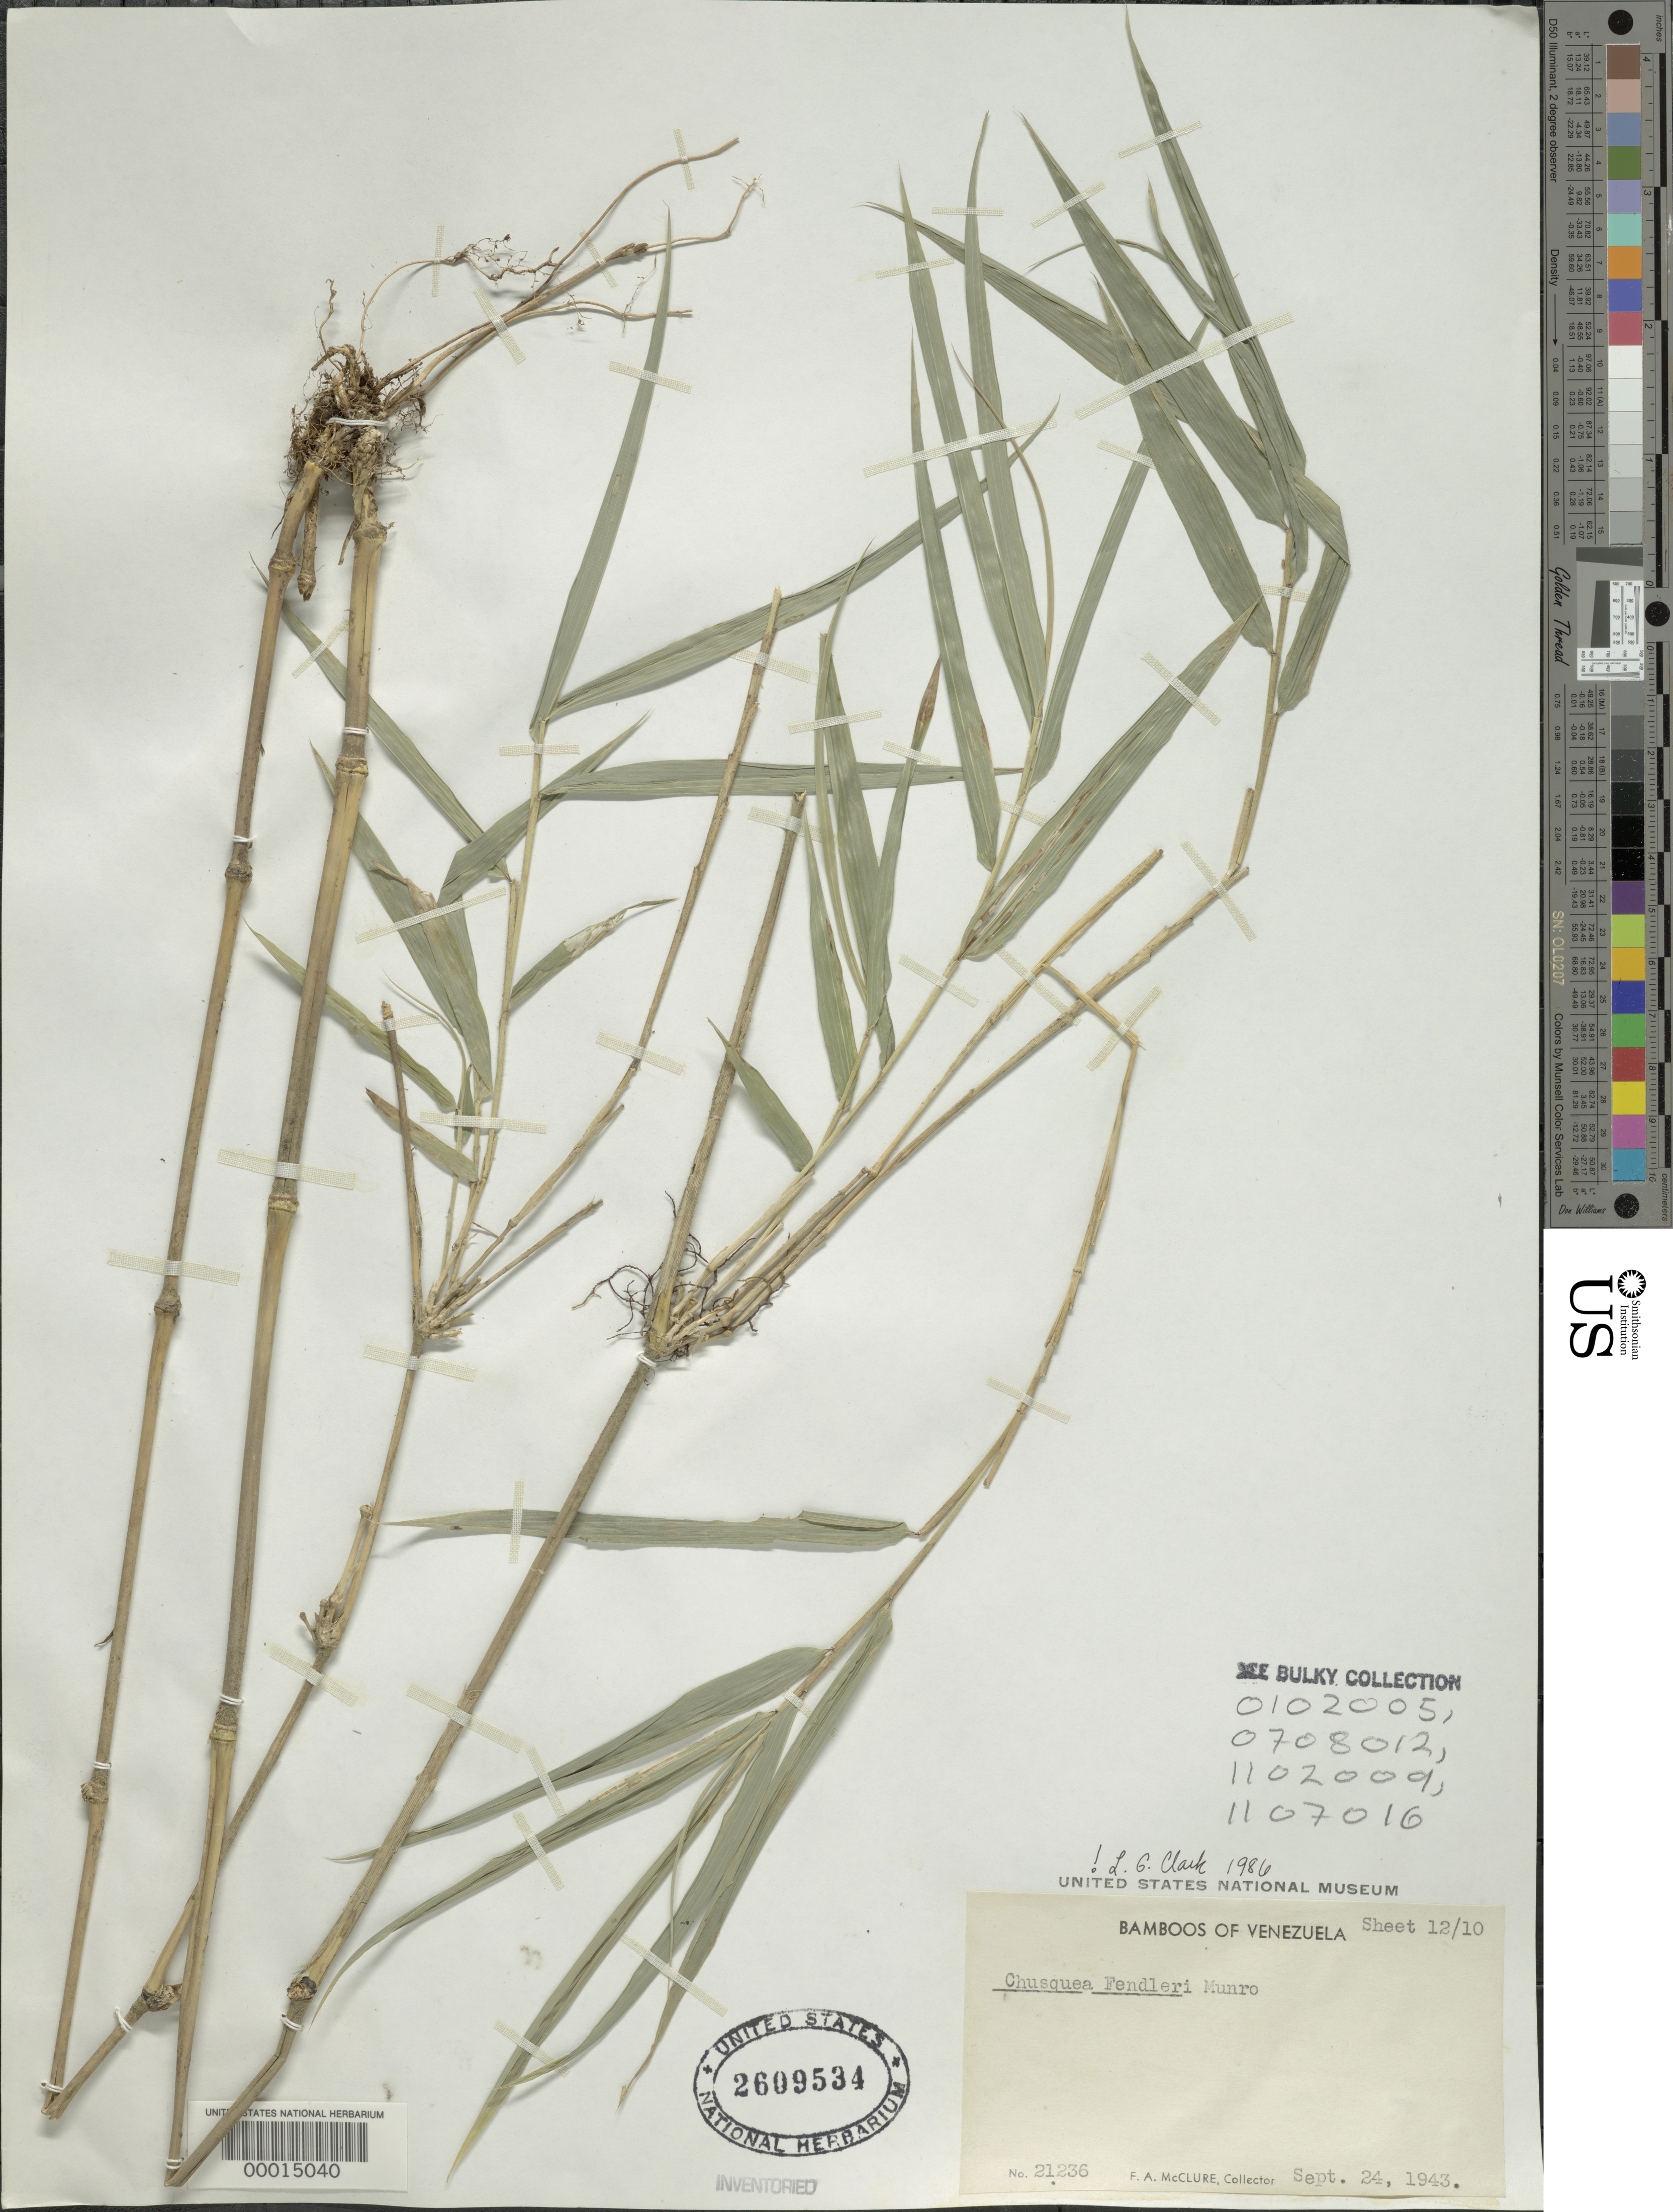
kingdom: Plantae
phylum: Tracheophyta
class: Liliopsida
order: Poales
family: Poaceae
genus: Chusquea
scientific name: Chusquea fendleri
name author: Munro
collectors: F. A. McClure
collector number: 21236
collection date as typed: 24 Sep 1943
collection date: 1943-09-24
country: Venezuela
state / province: Distrito Federal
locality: El junquito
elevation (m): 2000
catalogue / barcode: US 2609534